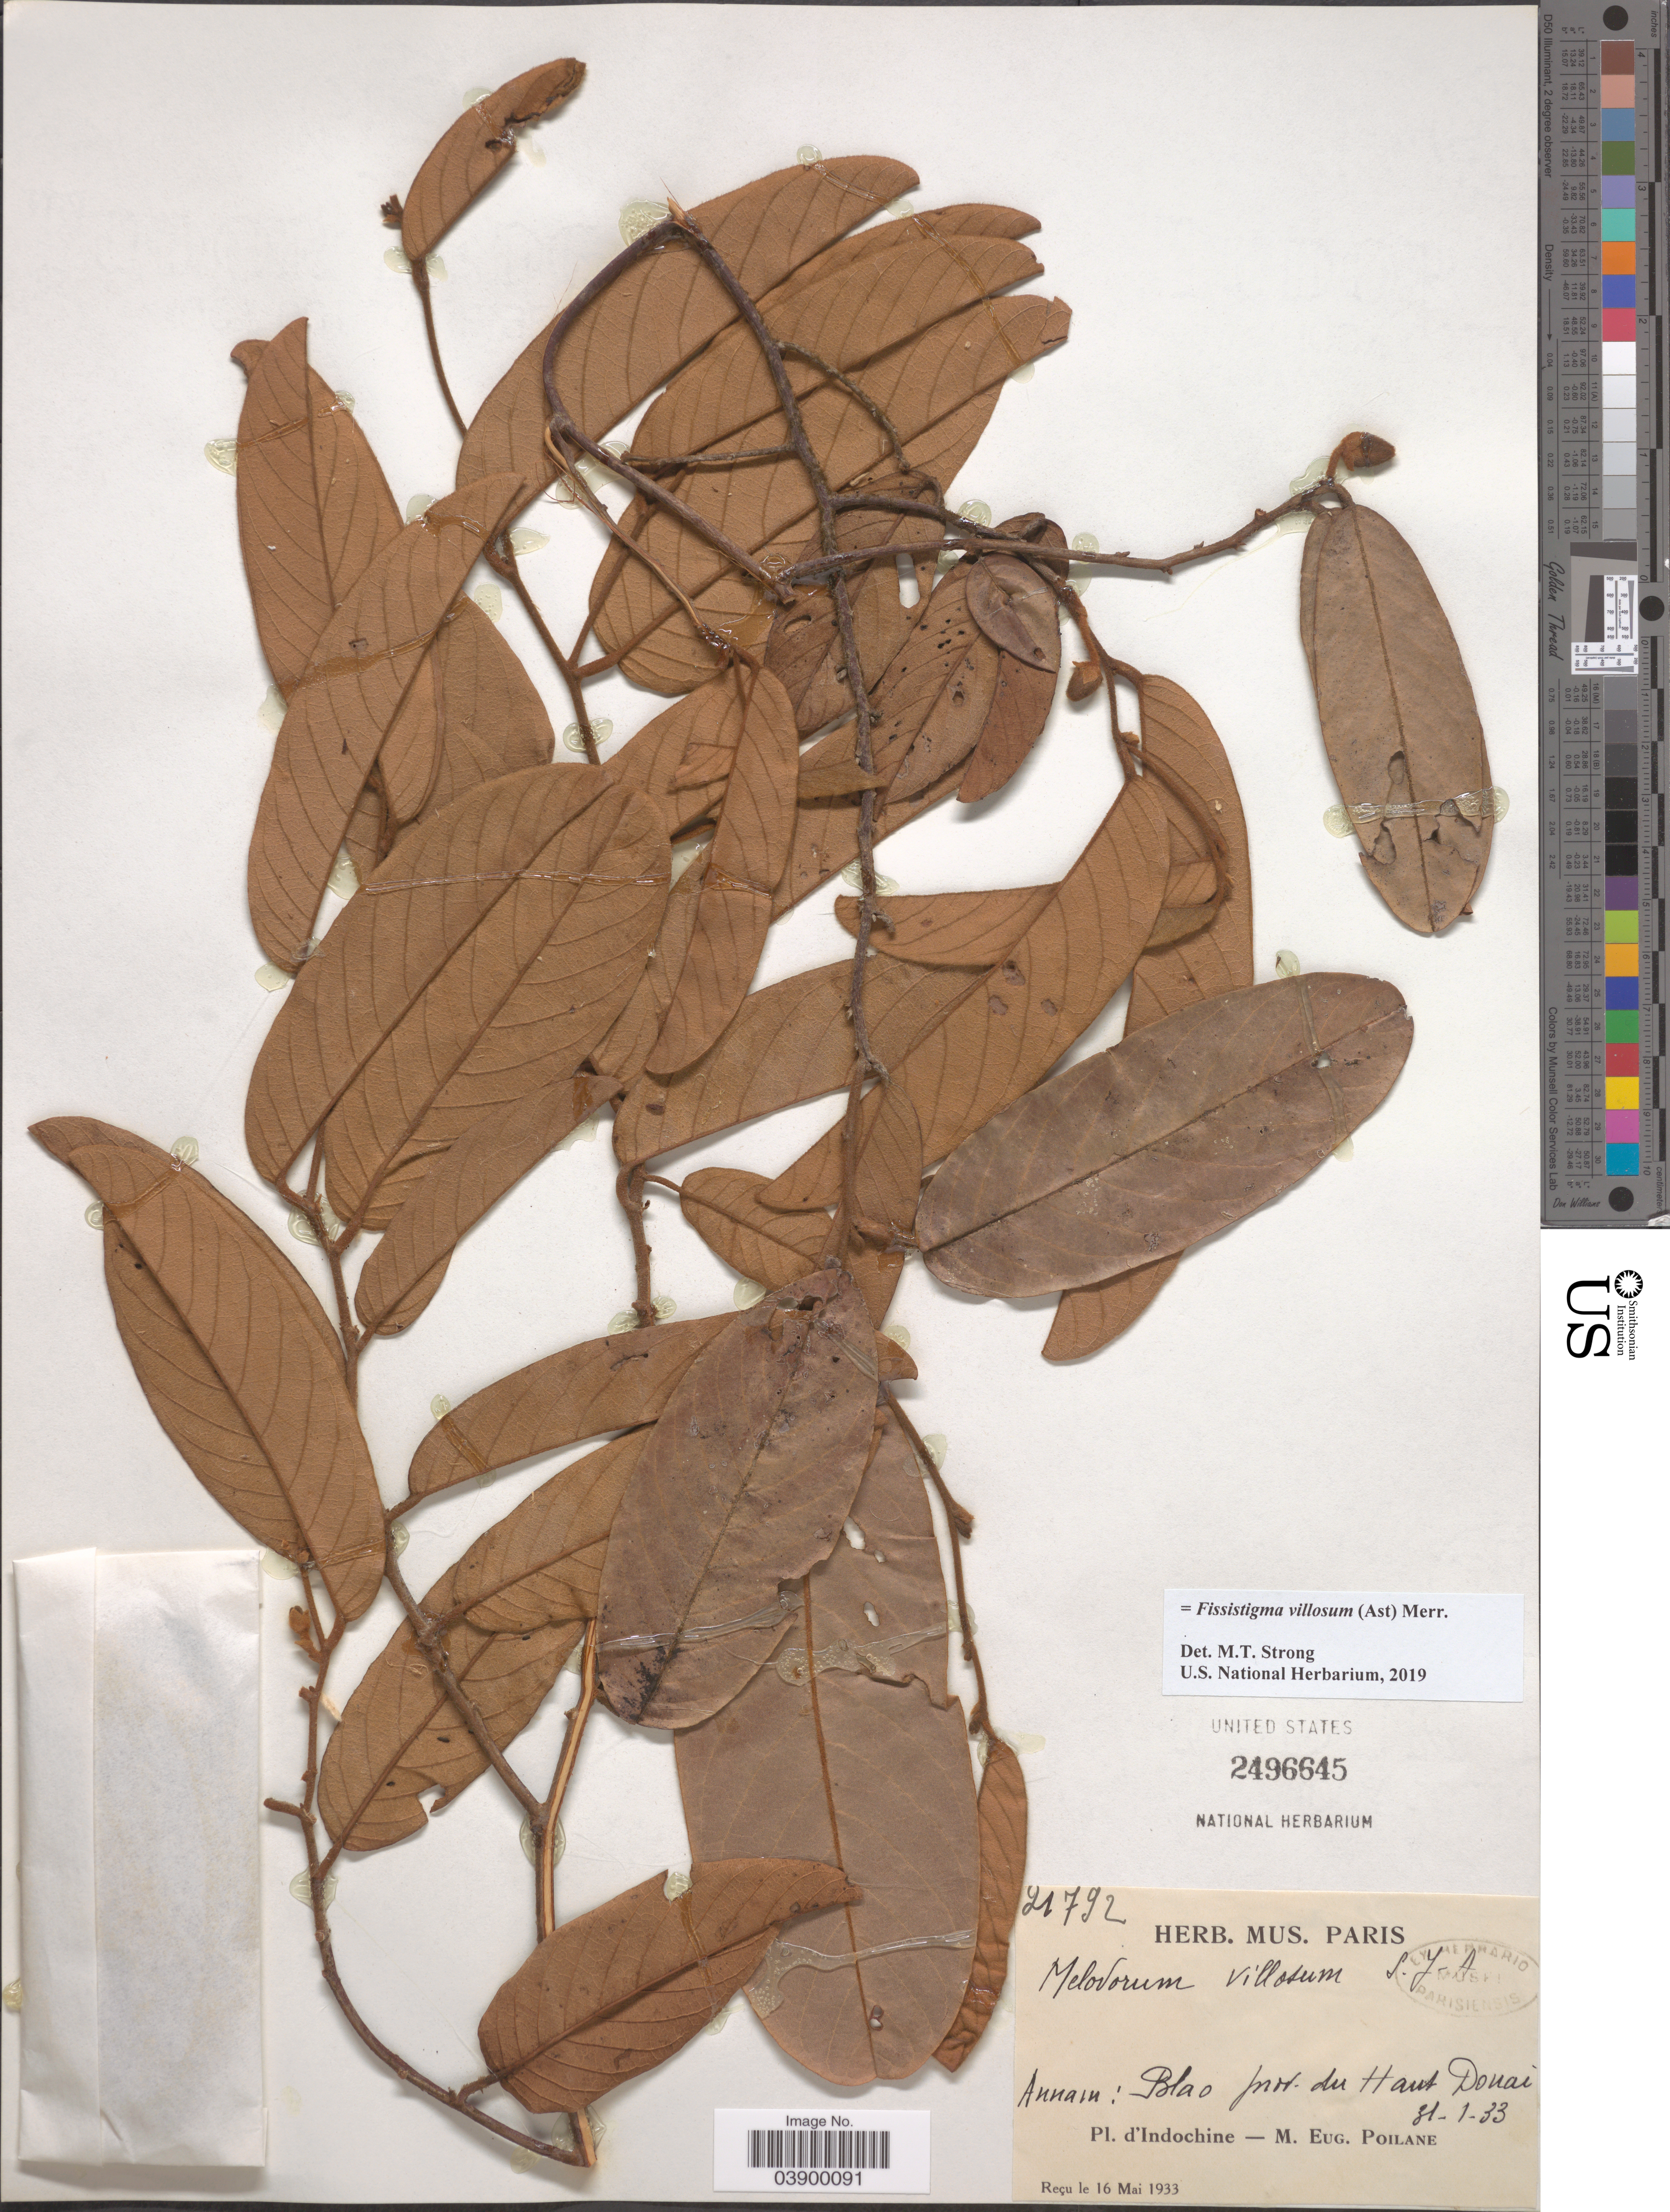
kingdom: Plantae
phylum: Tracheophyta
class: Magnoliopsida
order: Magnoliales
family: Annonaceae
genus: Fissistigma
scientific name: Fissistigma villosum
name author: (Ast) Merr.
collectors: M. Poilane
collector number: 21792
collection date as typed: Transcribed d/m/y: 31/1/33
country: Vietnam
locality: Annam: Blao prov. du Haut Donai. Indochine.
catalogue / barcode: US 2496645